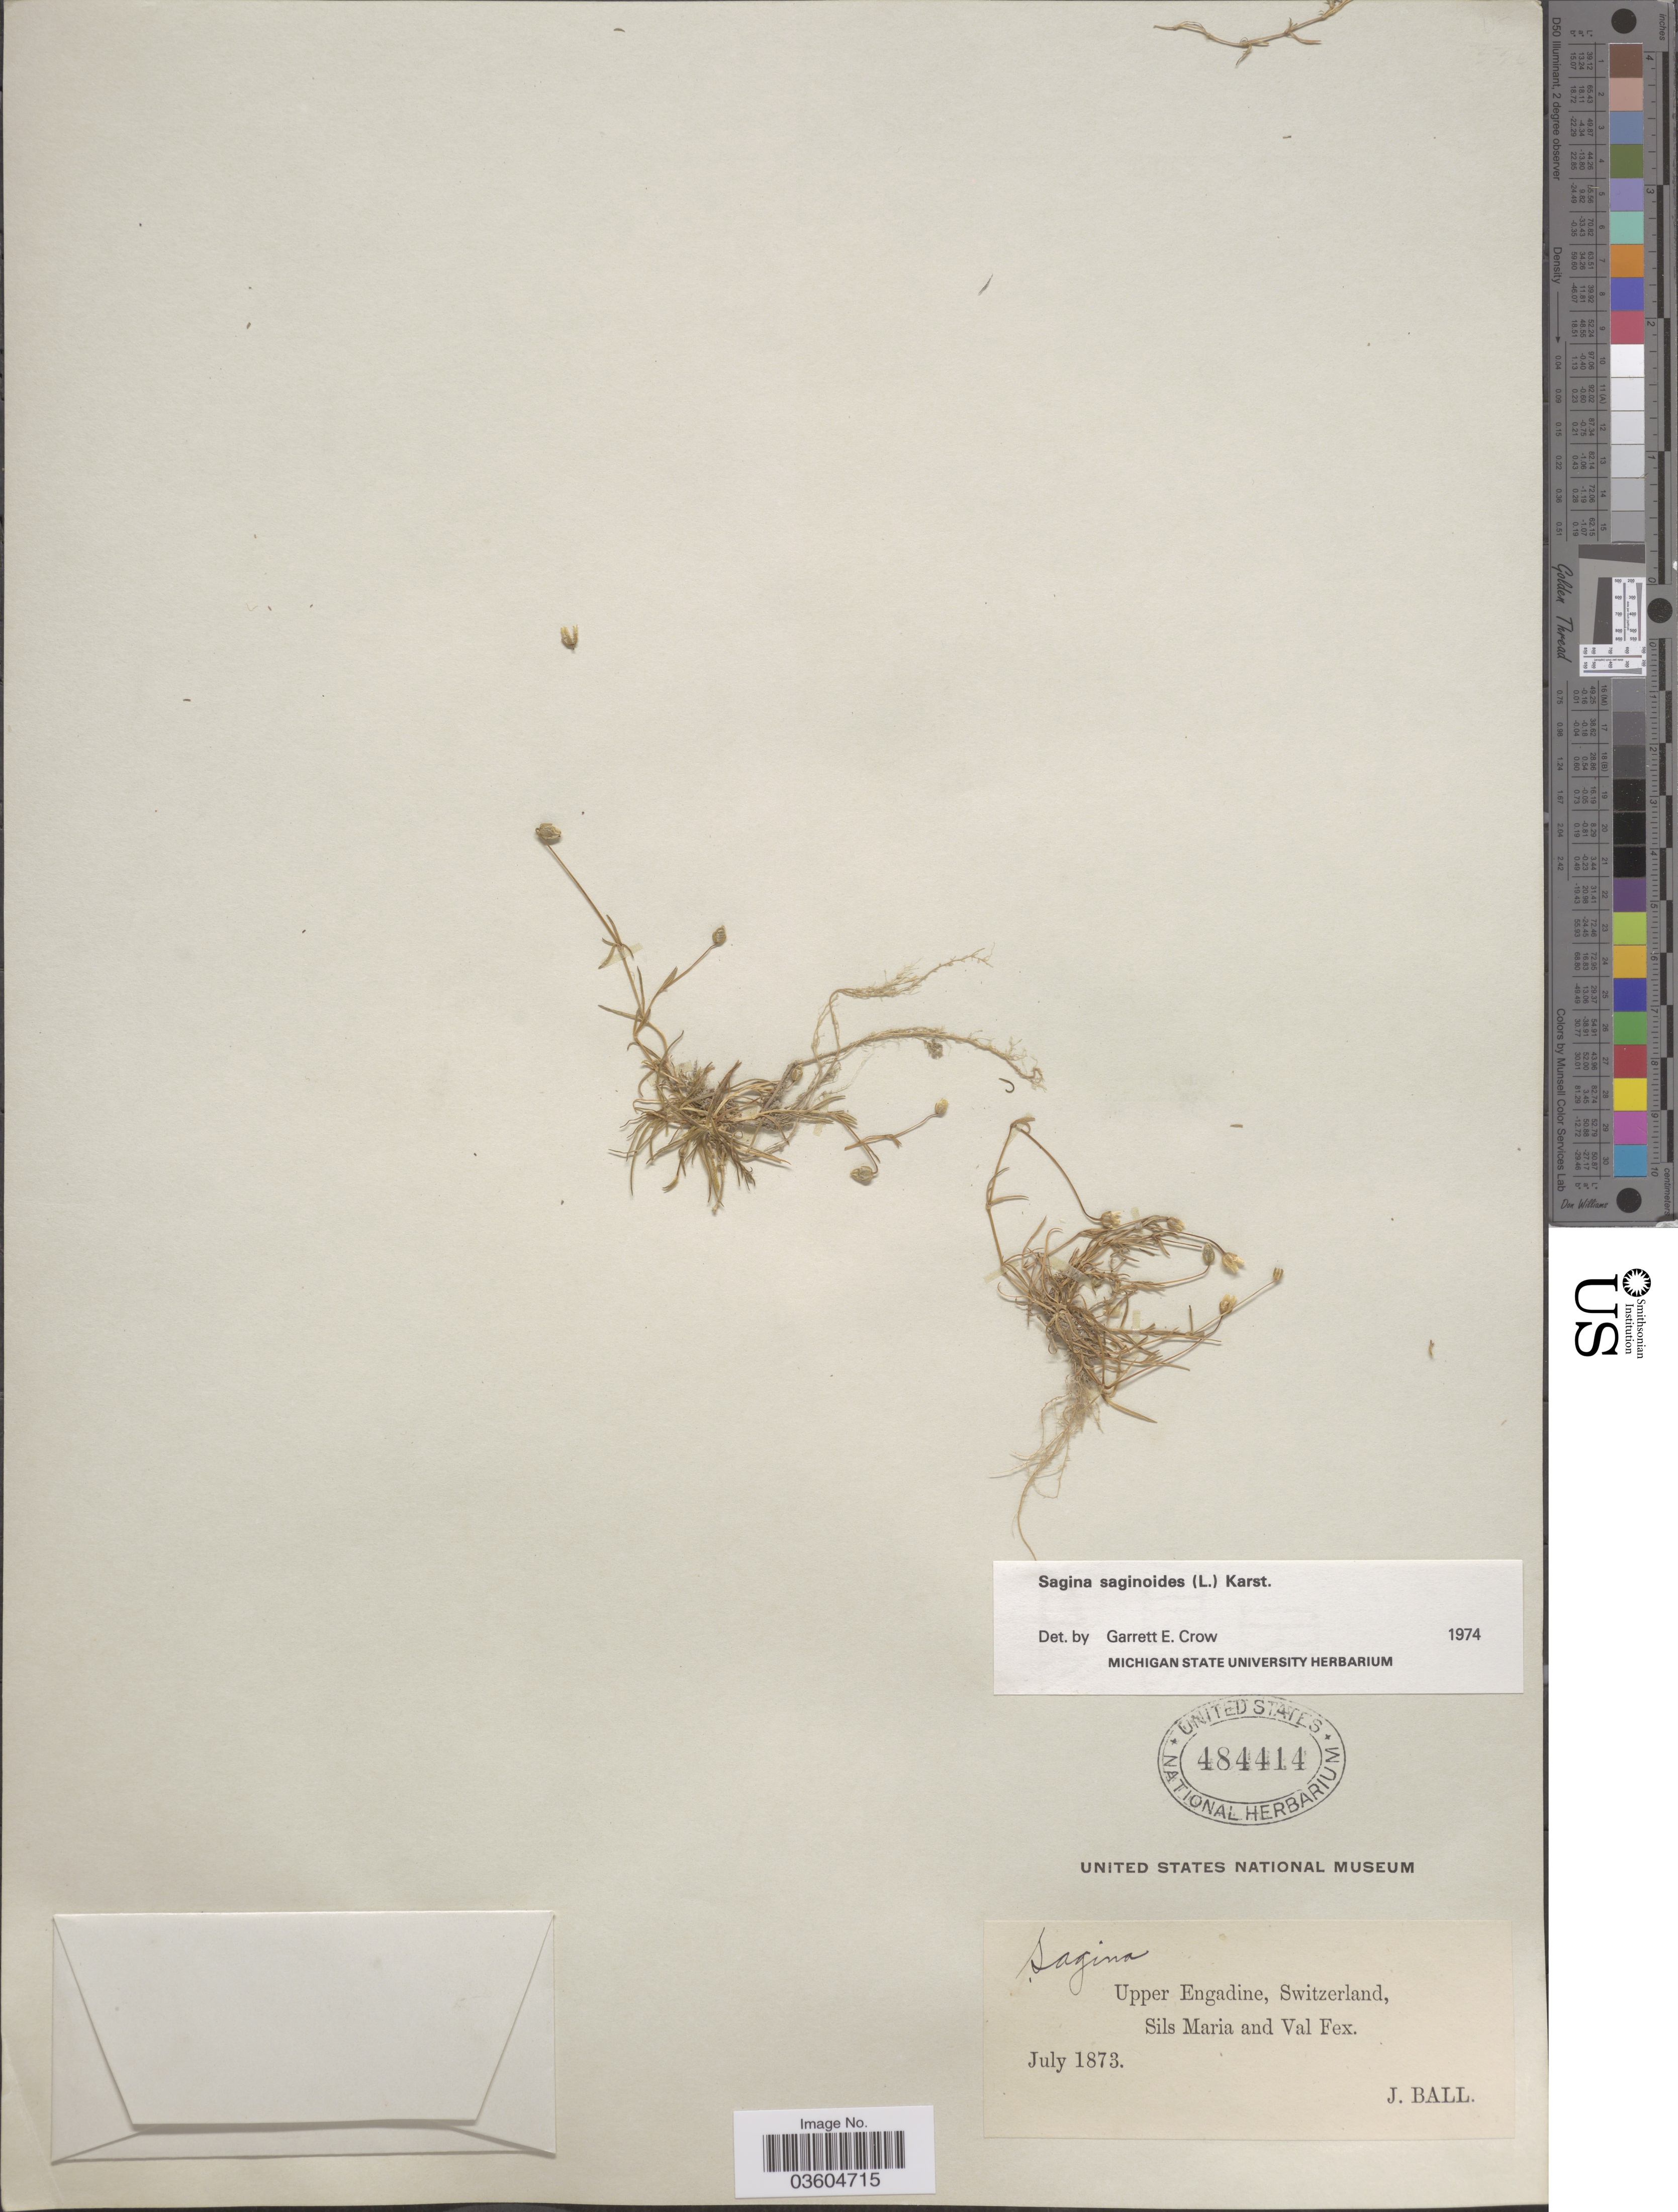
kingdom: Plantae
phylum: Tracheophyta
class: Magnoliopsida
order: Caryophyllales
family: Caryophyllaceae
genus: Sagina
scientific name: Sagina saginoides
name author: (L.) H. Karst.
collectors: J. Ball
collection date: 1873-07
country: Switzerland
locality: Upper Engadine. Sils Maria and Val Fex.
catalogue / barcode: US 484414